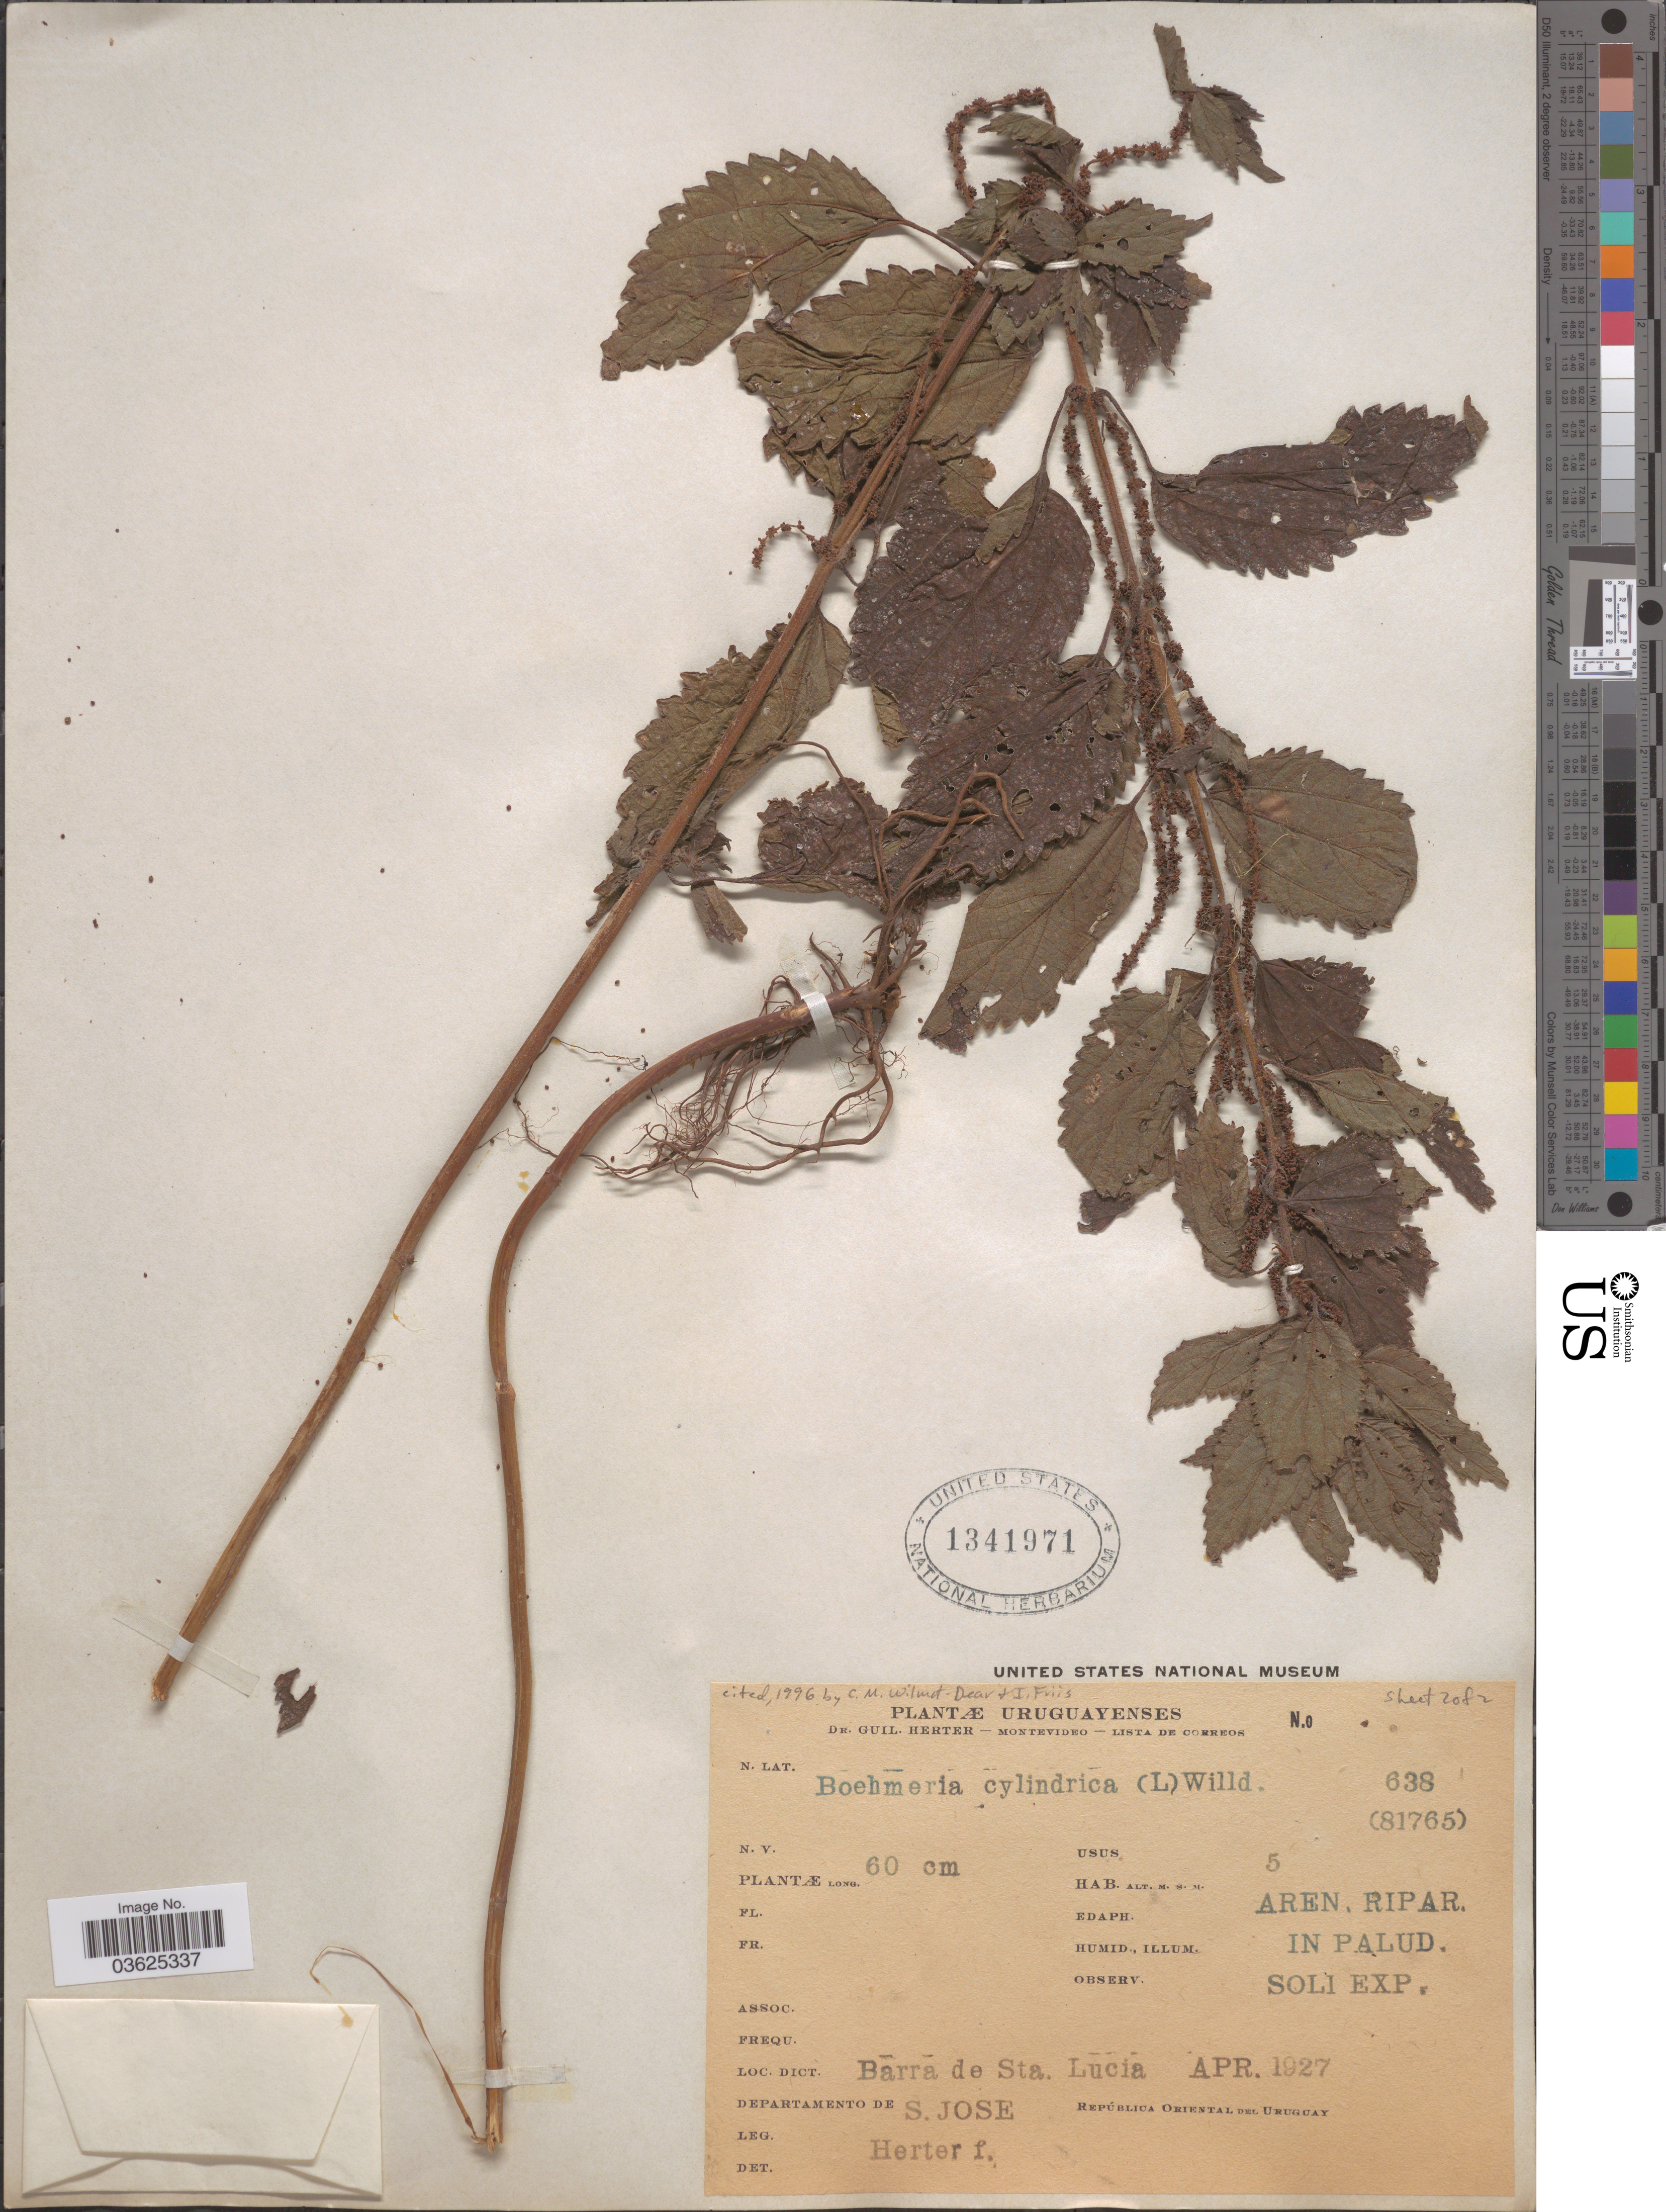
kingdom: Plantae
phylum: Tracheophyta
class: Magnoliopsida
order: Rosales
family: Urticaceae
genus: Boehmeria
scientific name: Boehmeria cylindrica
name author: (L.) Sw.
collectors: G. Herter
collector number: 638 (81765)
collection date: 1927-04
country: Uruguay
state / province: San Jose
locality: Dict. Barra de Sta. Lucia. Departamento de S. Jose. República Oriental del Uruguay.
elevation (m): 5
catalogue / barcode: US 1341971